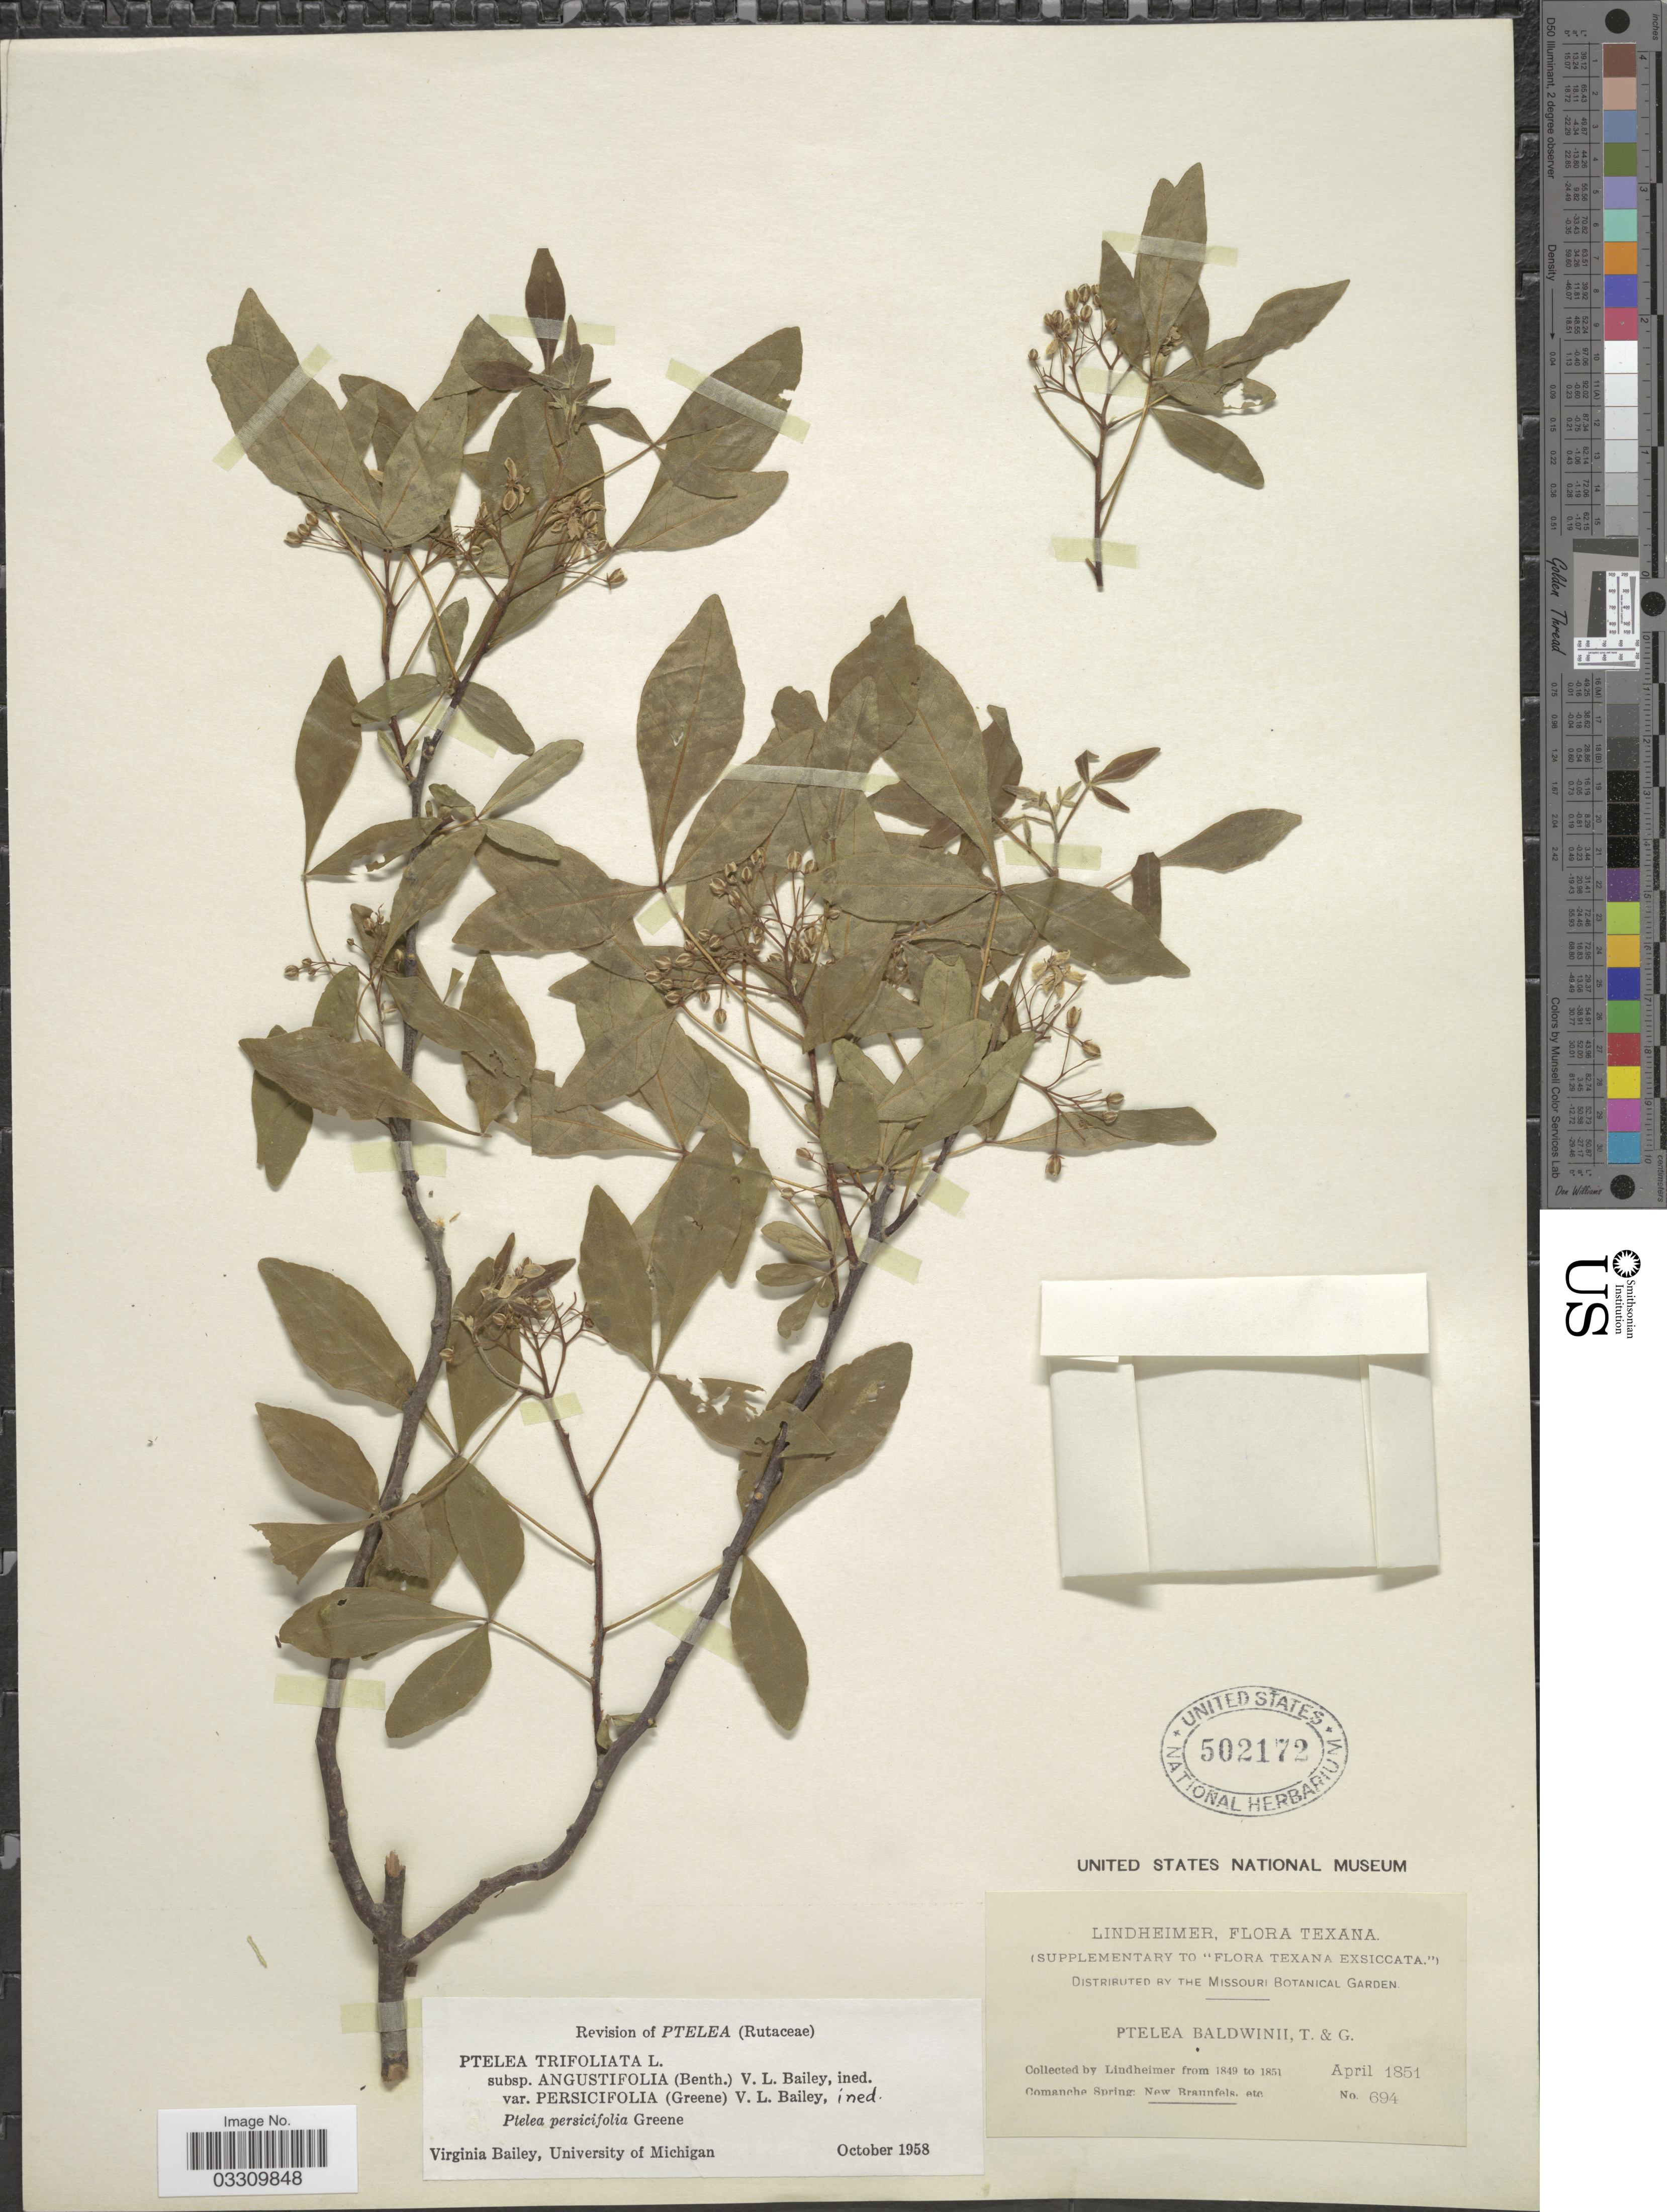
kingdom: Plantae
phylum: Tracheophyta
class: Magnoliopsida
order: Sapindales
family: Rutaceae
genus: Ptelea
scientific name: Ptelea trifoliata var. persicifolia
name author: (S.W. Greene) V. L. Bailey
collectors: -. Lindheimer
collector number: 694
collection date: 1851-04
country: United States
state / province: Texas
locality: Texana. Comanche Spring: New Braunfels, etc.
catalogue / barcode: US 502172